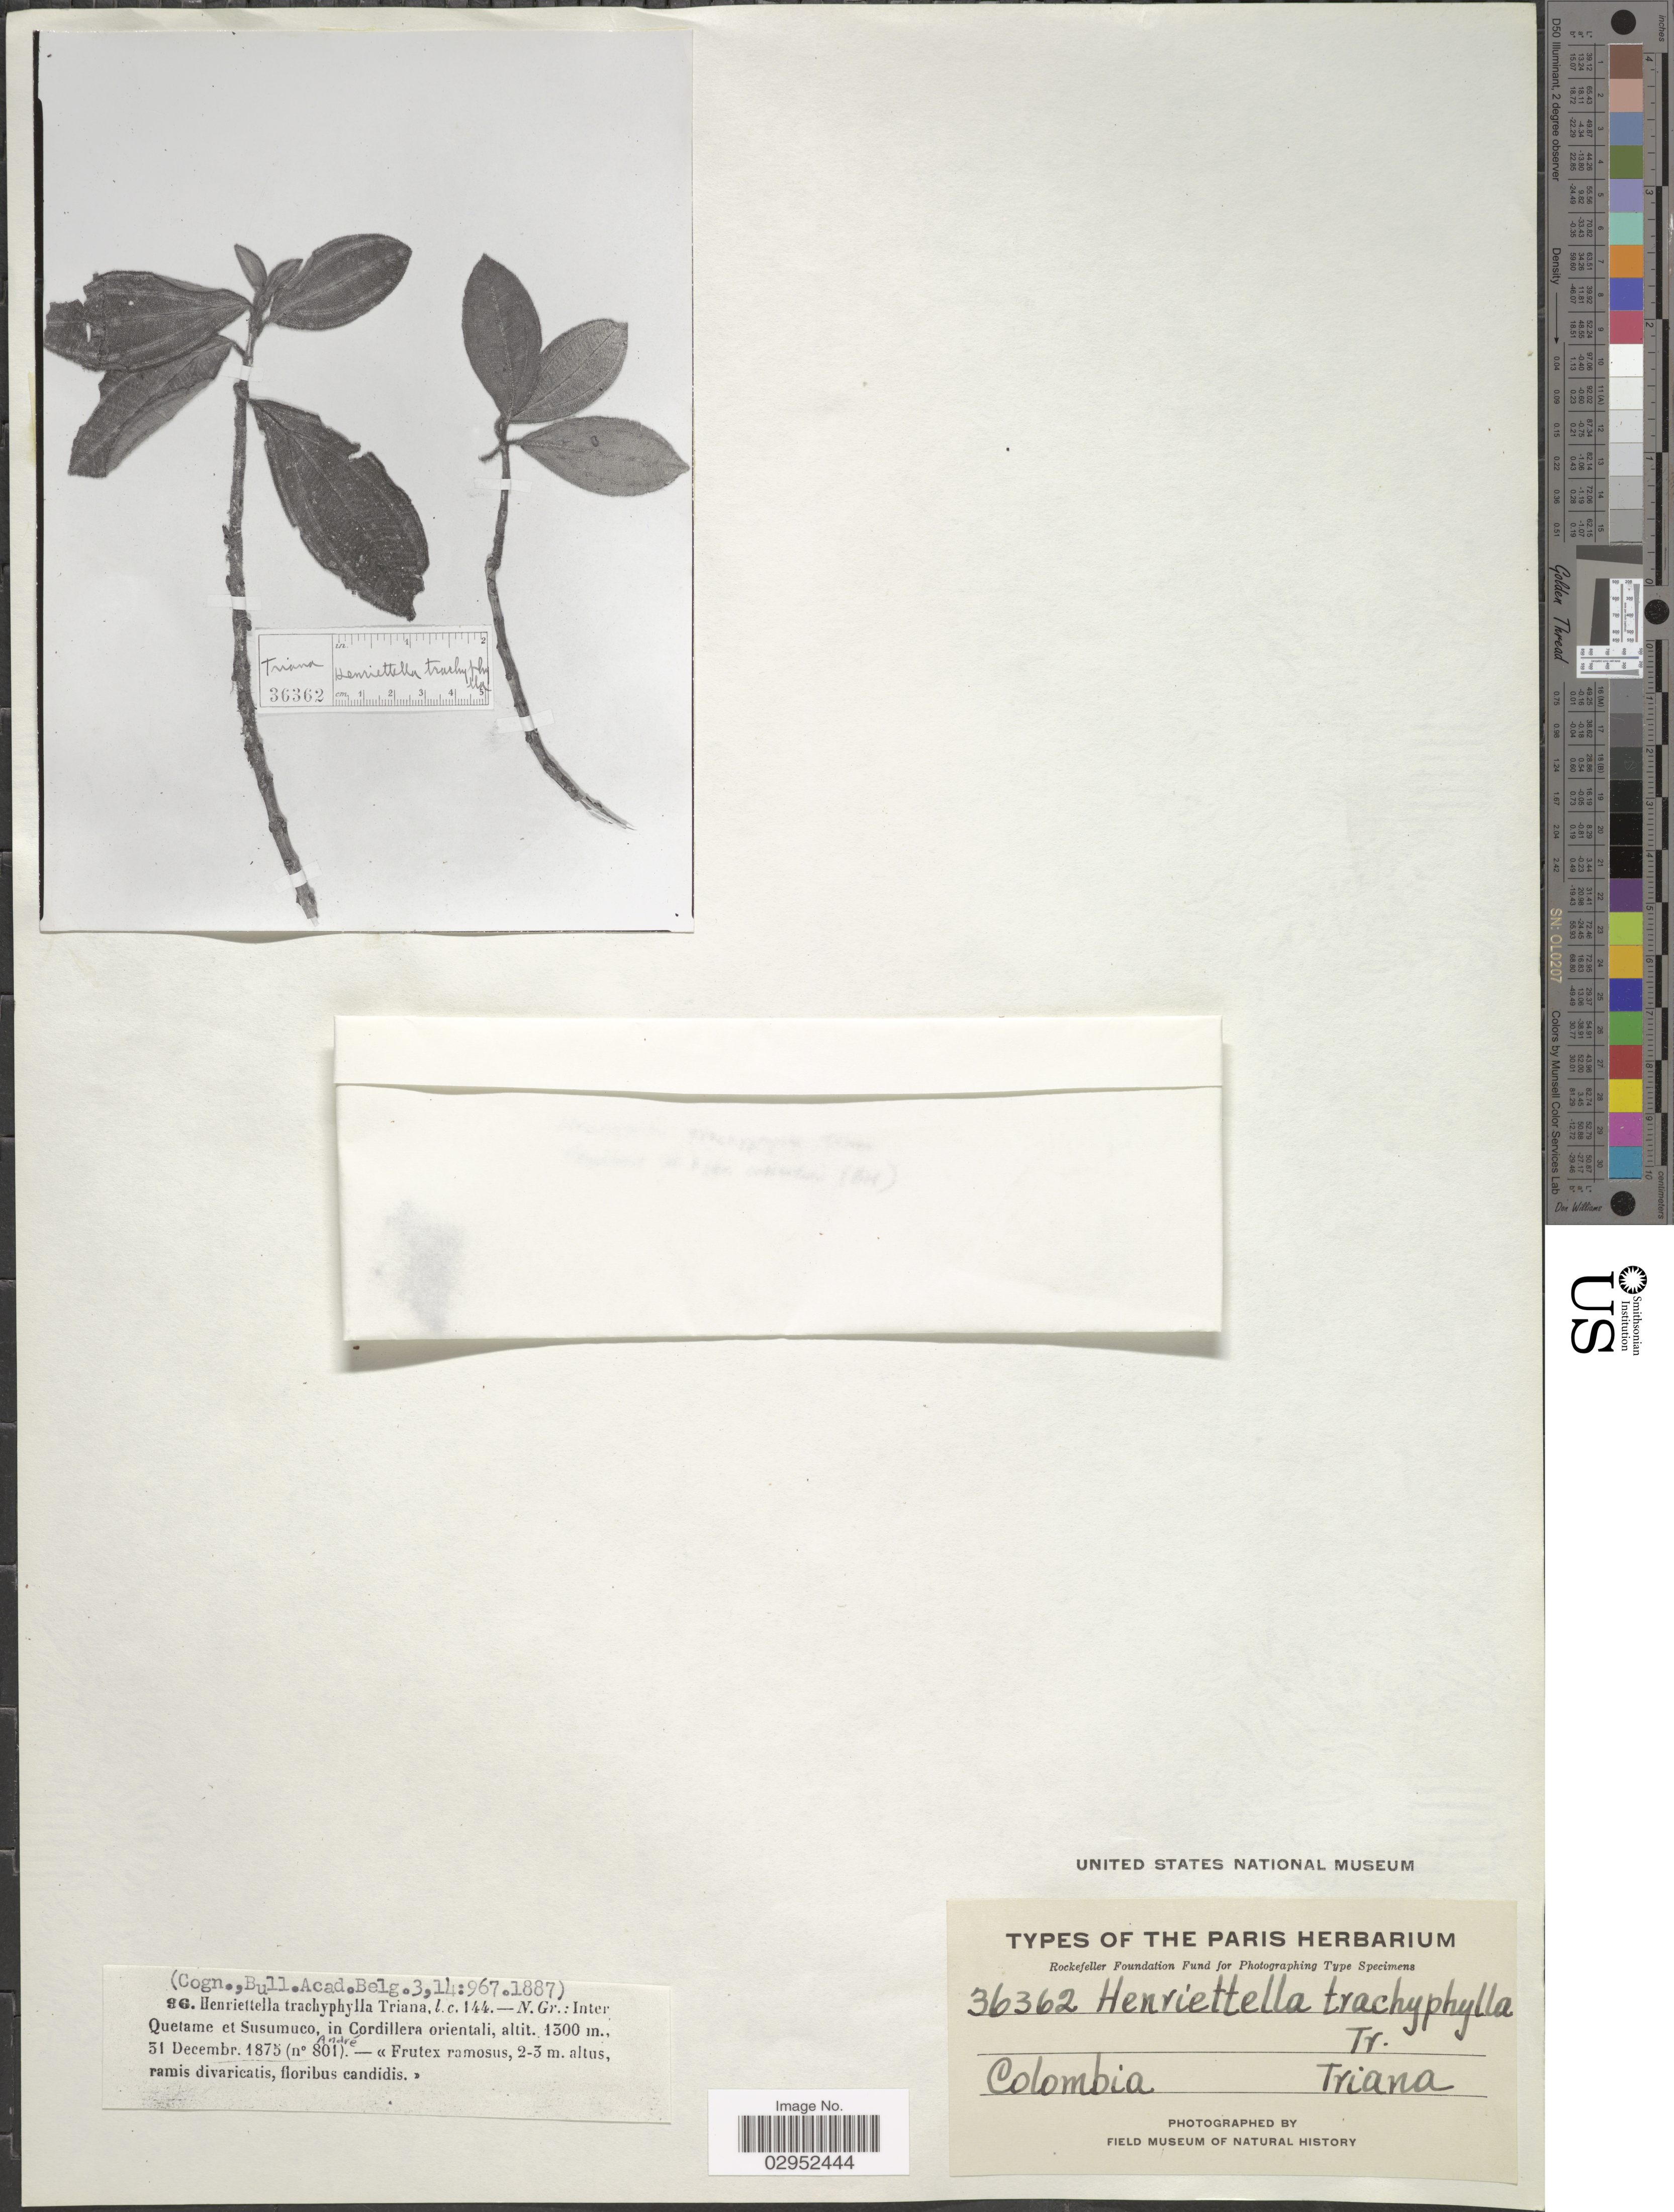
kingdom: Plantae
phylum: Tracheophyta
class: Magnoliopsida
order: Myrtales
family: Melastomataceae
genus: Henriettella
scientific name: Henriettella trachyphylla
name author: Triana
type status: Type Collection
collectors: J. J. Triana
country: Colombia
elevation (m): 1300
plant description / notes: Photograph of specimen in herb. Paris, mounted with fragmentary material of type specimen ex herb. BM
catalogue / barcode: US 102976